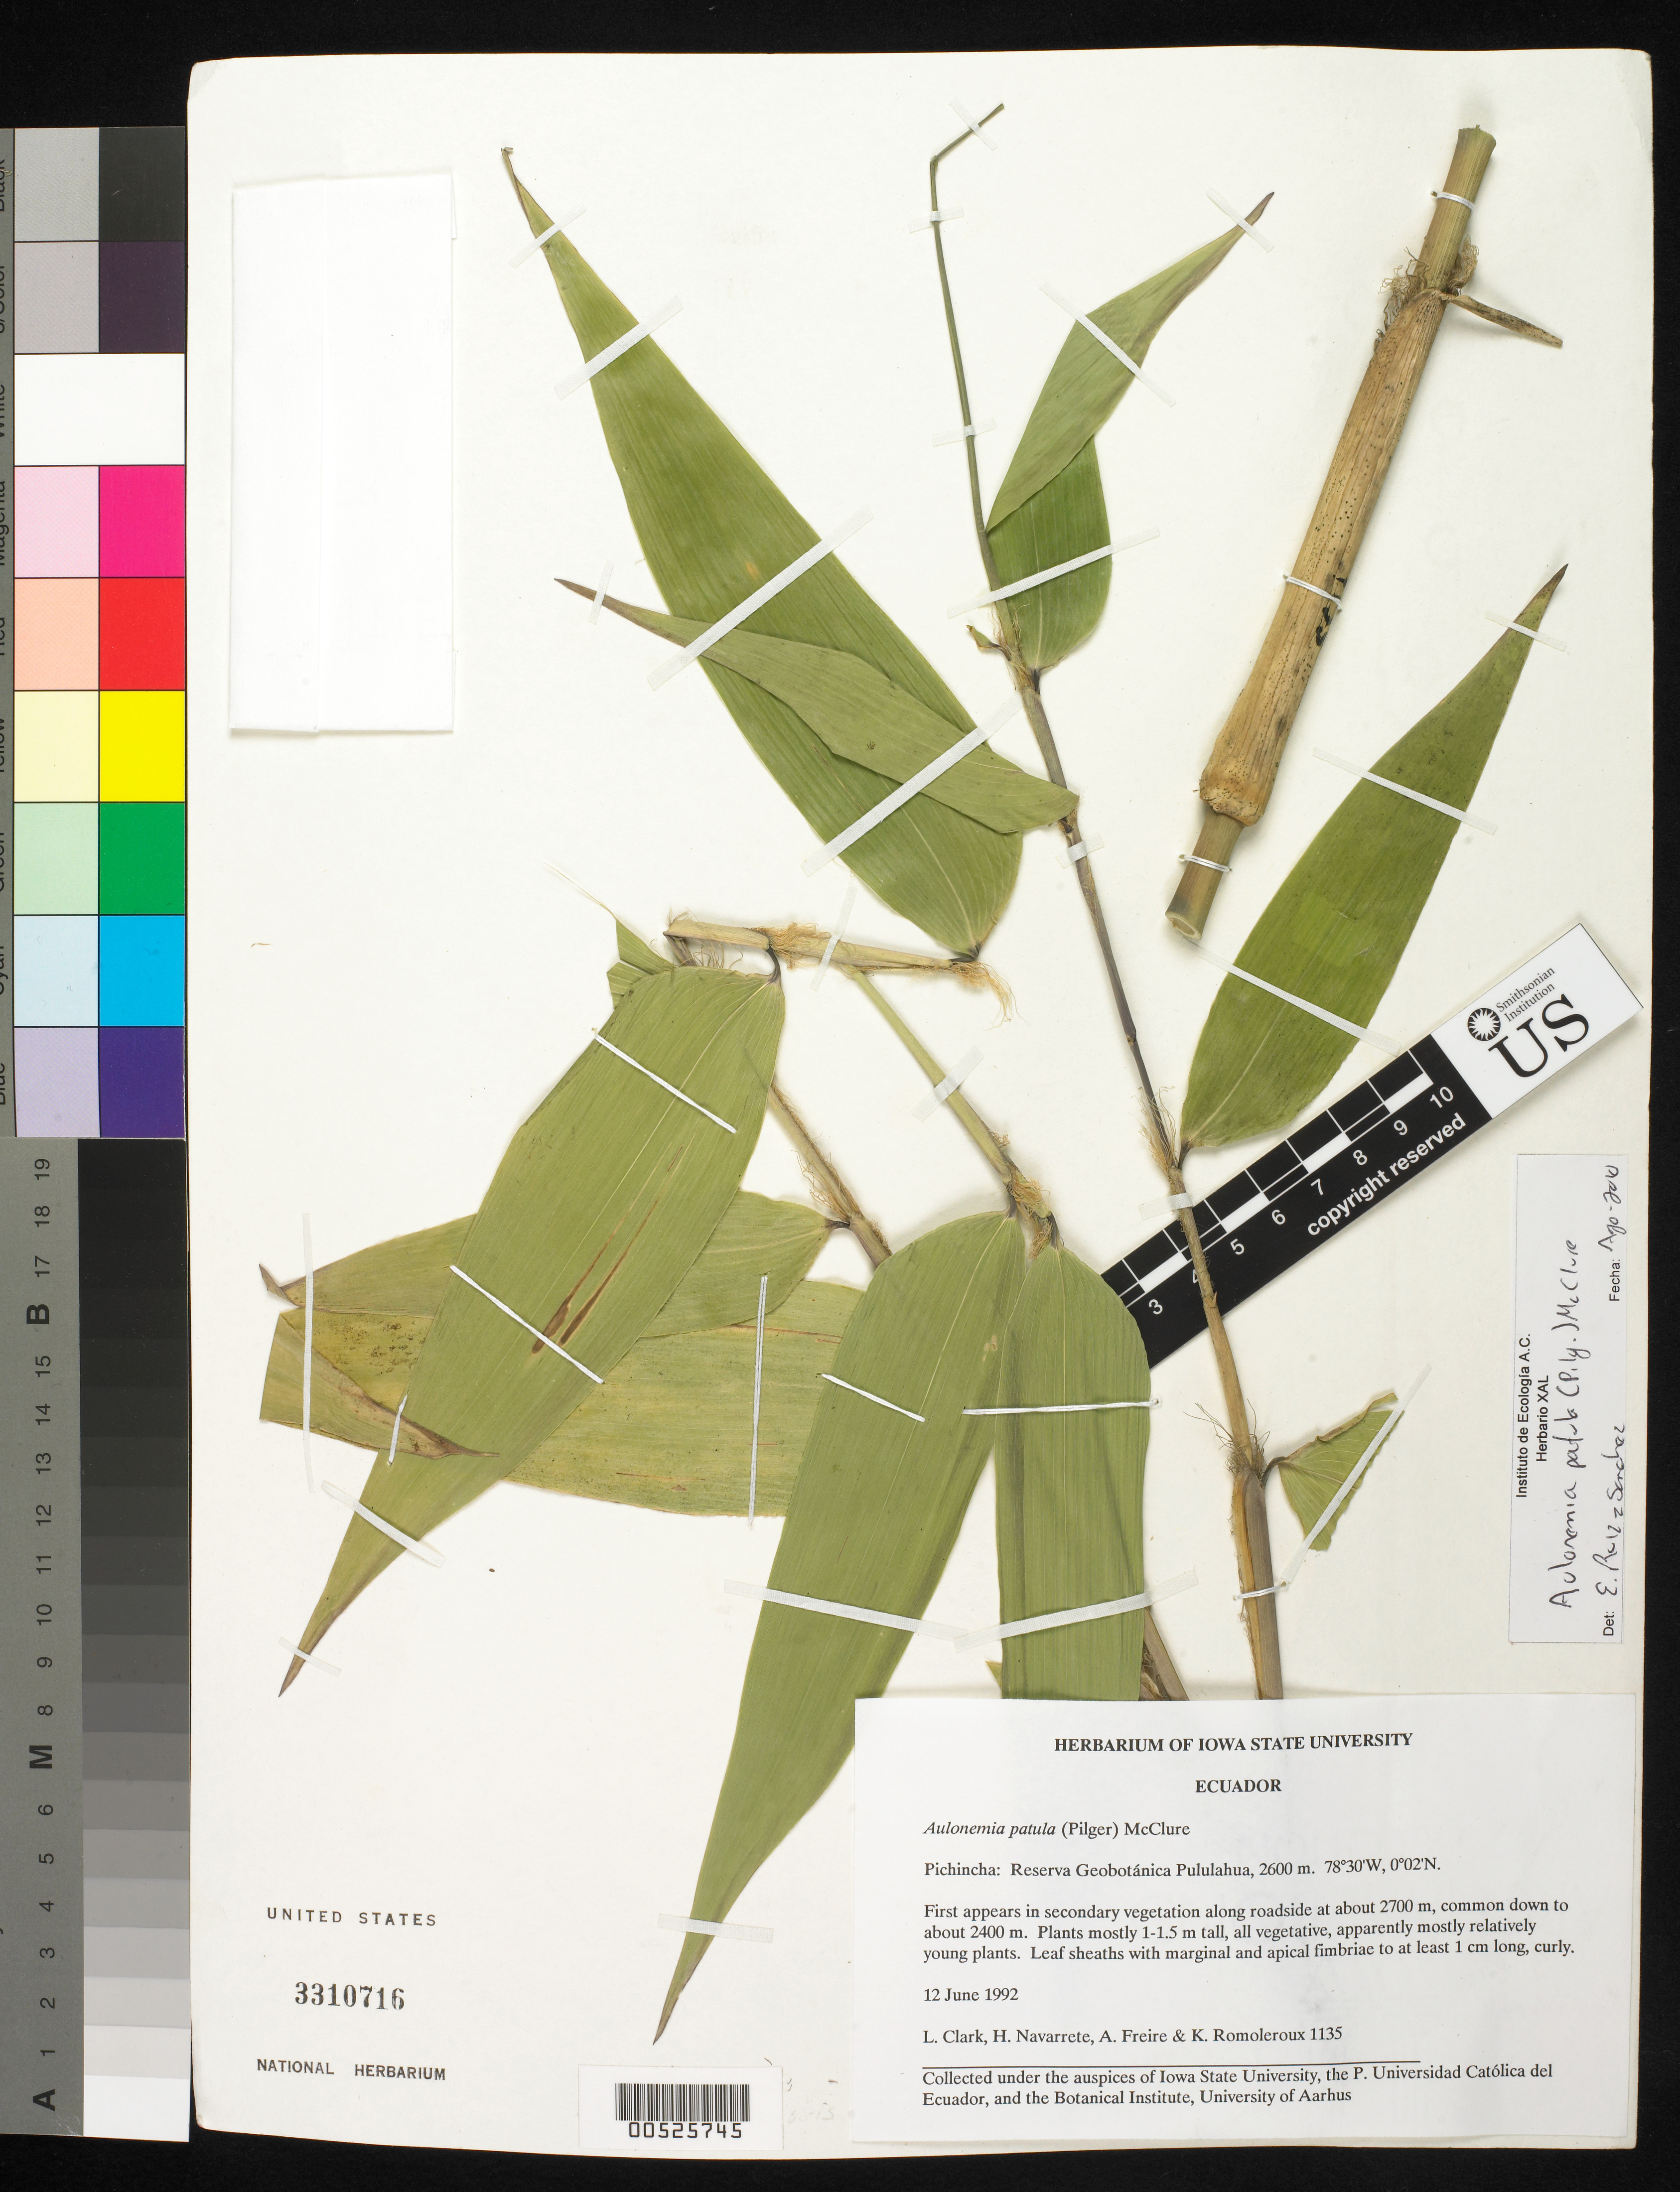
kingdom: Plantae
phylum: Tracheophyta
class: Liliopsida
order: Poales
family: Poaceae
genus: Aulonemia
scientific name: Aulonemia patula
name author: (Pilg.) McClure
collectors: L. G. Clark, H. Navarrete, A. Freire & K. Romoleroux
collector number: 1135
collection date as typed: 12 Jun 1992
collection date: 1992-06-12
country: Ecuador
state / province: Pichincha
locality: Reserva geobotanica pululahua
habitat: Secondary vegetation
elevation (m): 2600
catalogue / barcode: US 3310716